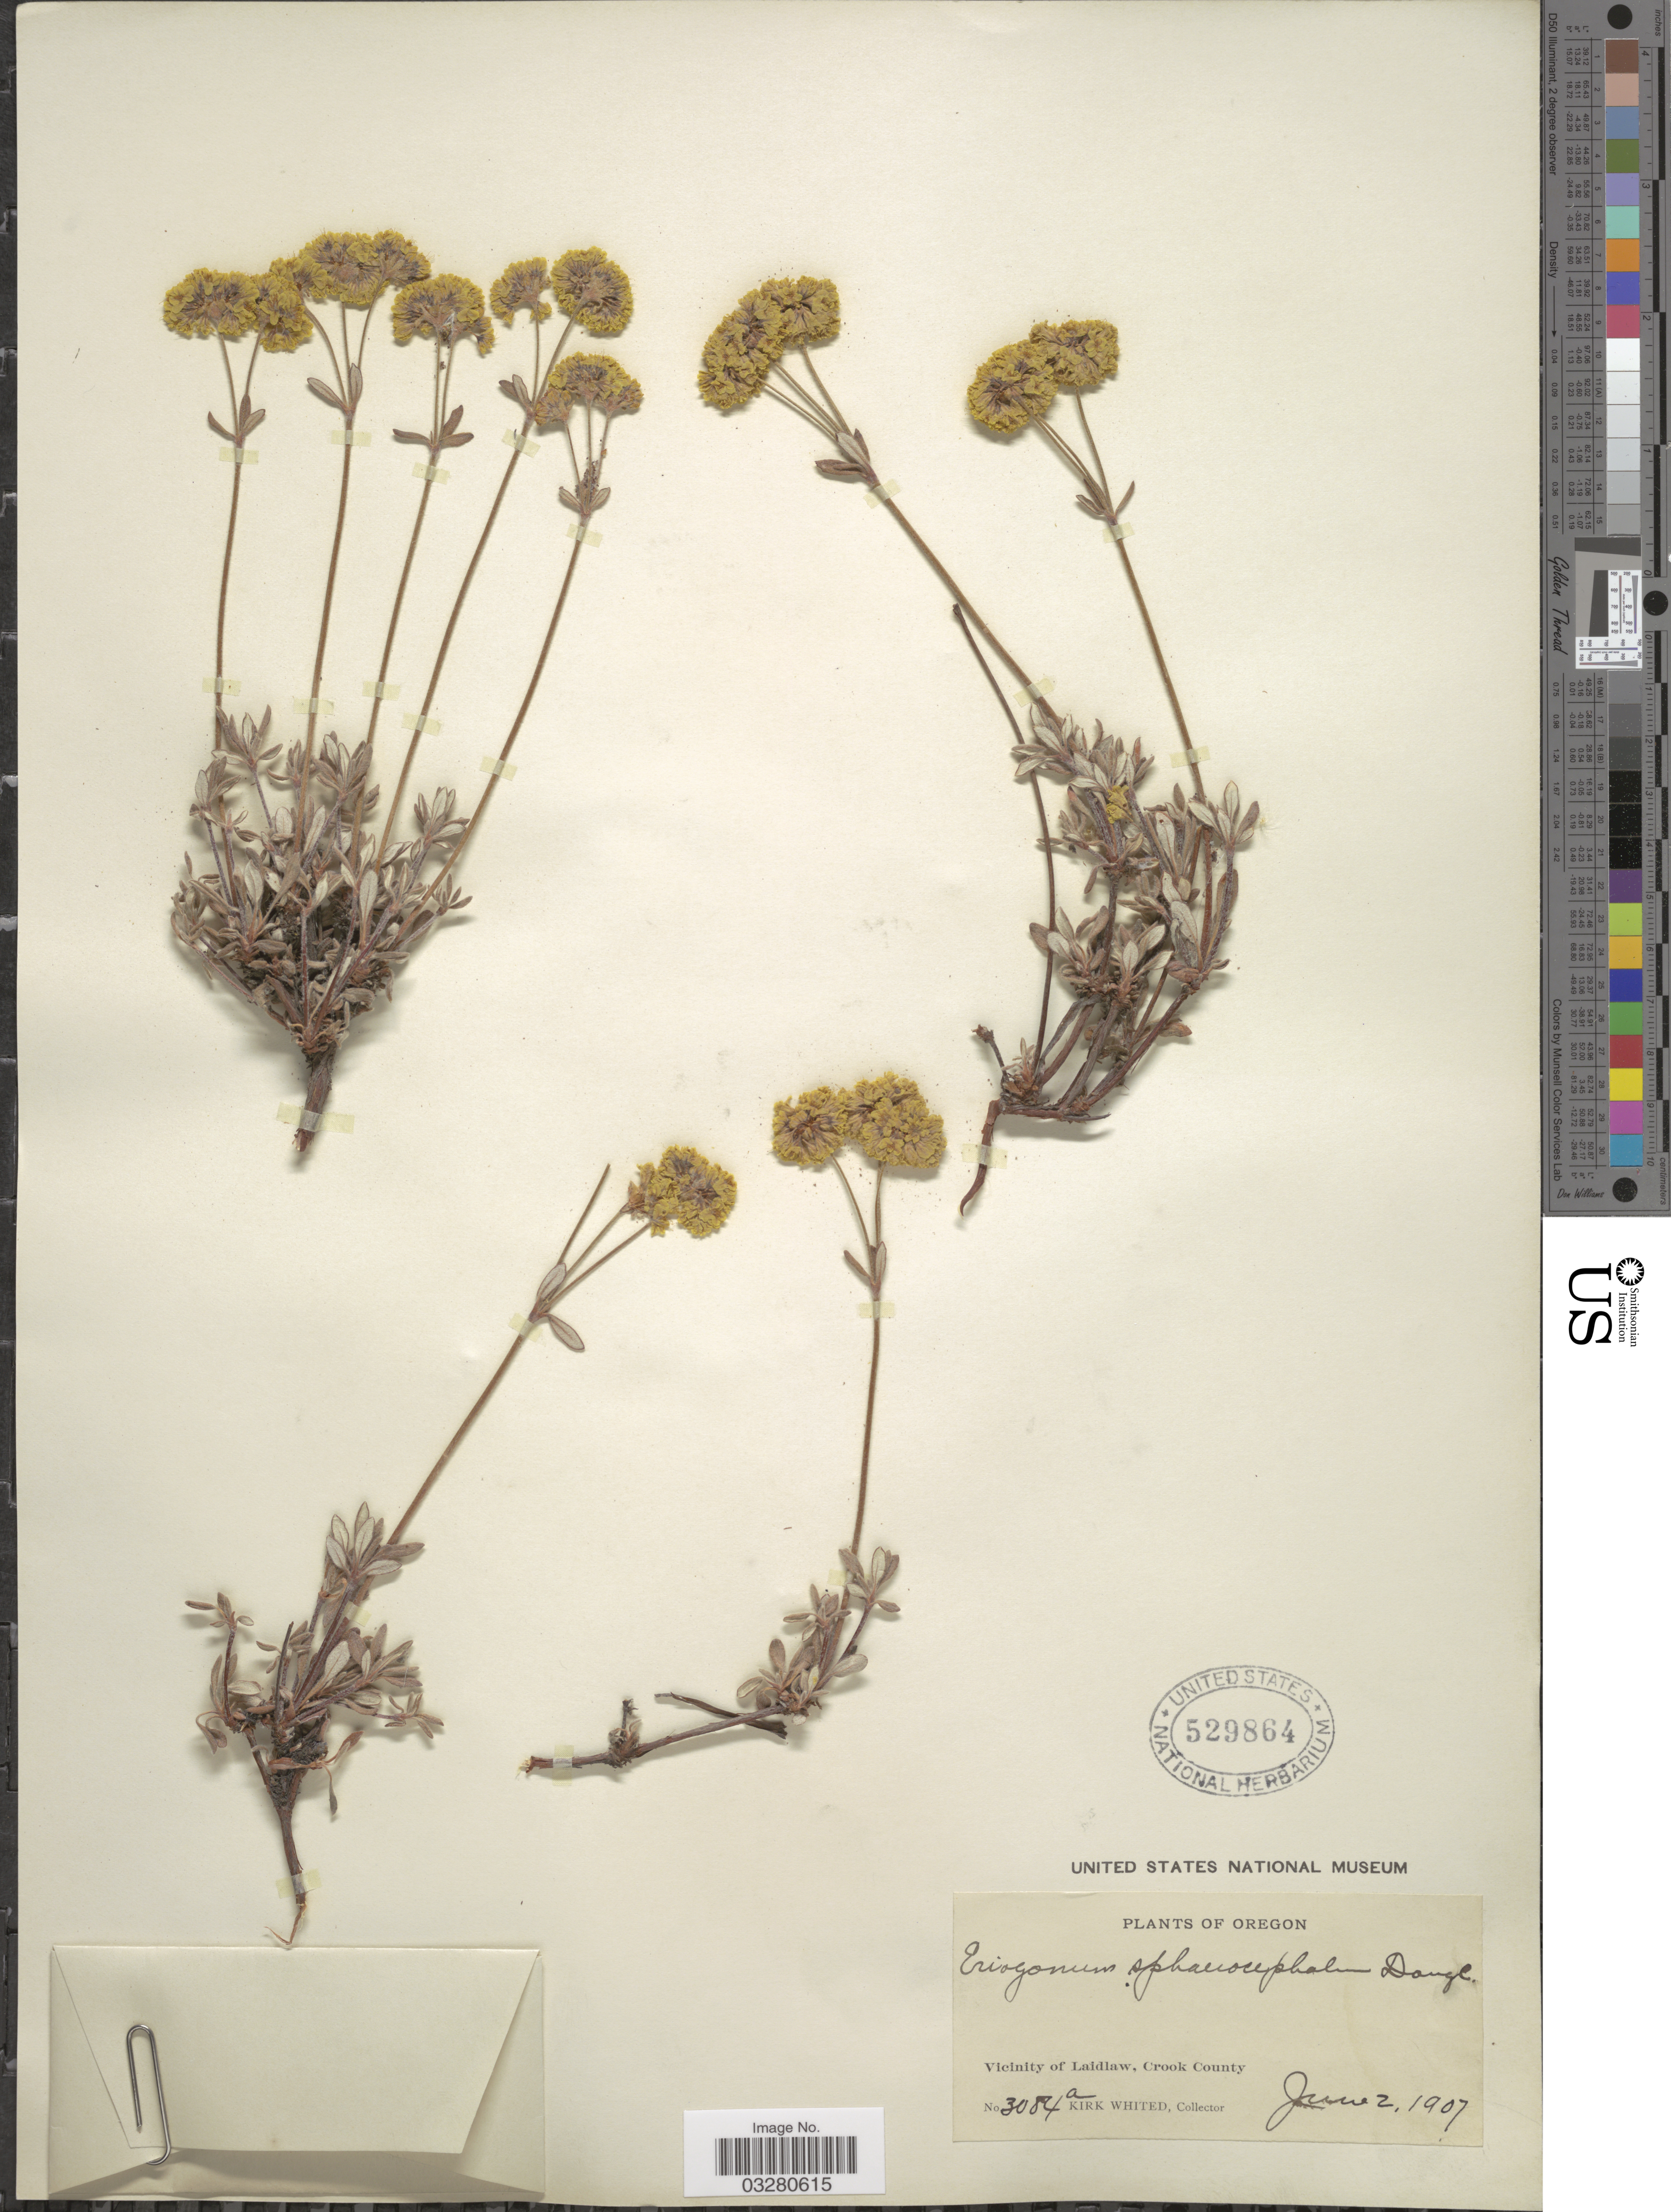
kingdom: Plantae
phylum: Tracheophyta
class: Magnoliopsida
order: Caryophyllales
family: Polygonaceae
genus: Eriogonum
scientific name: Eriogonum sphaerocephalum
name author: Benth. & Douglas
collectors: K. Whited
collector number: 3084a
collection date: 1907-06-02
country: United States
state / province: Oregon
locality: Vicinity of Laidlaw, Crook County.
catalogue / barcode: US 529864